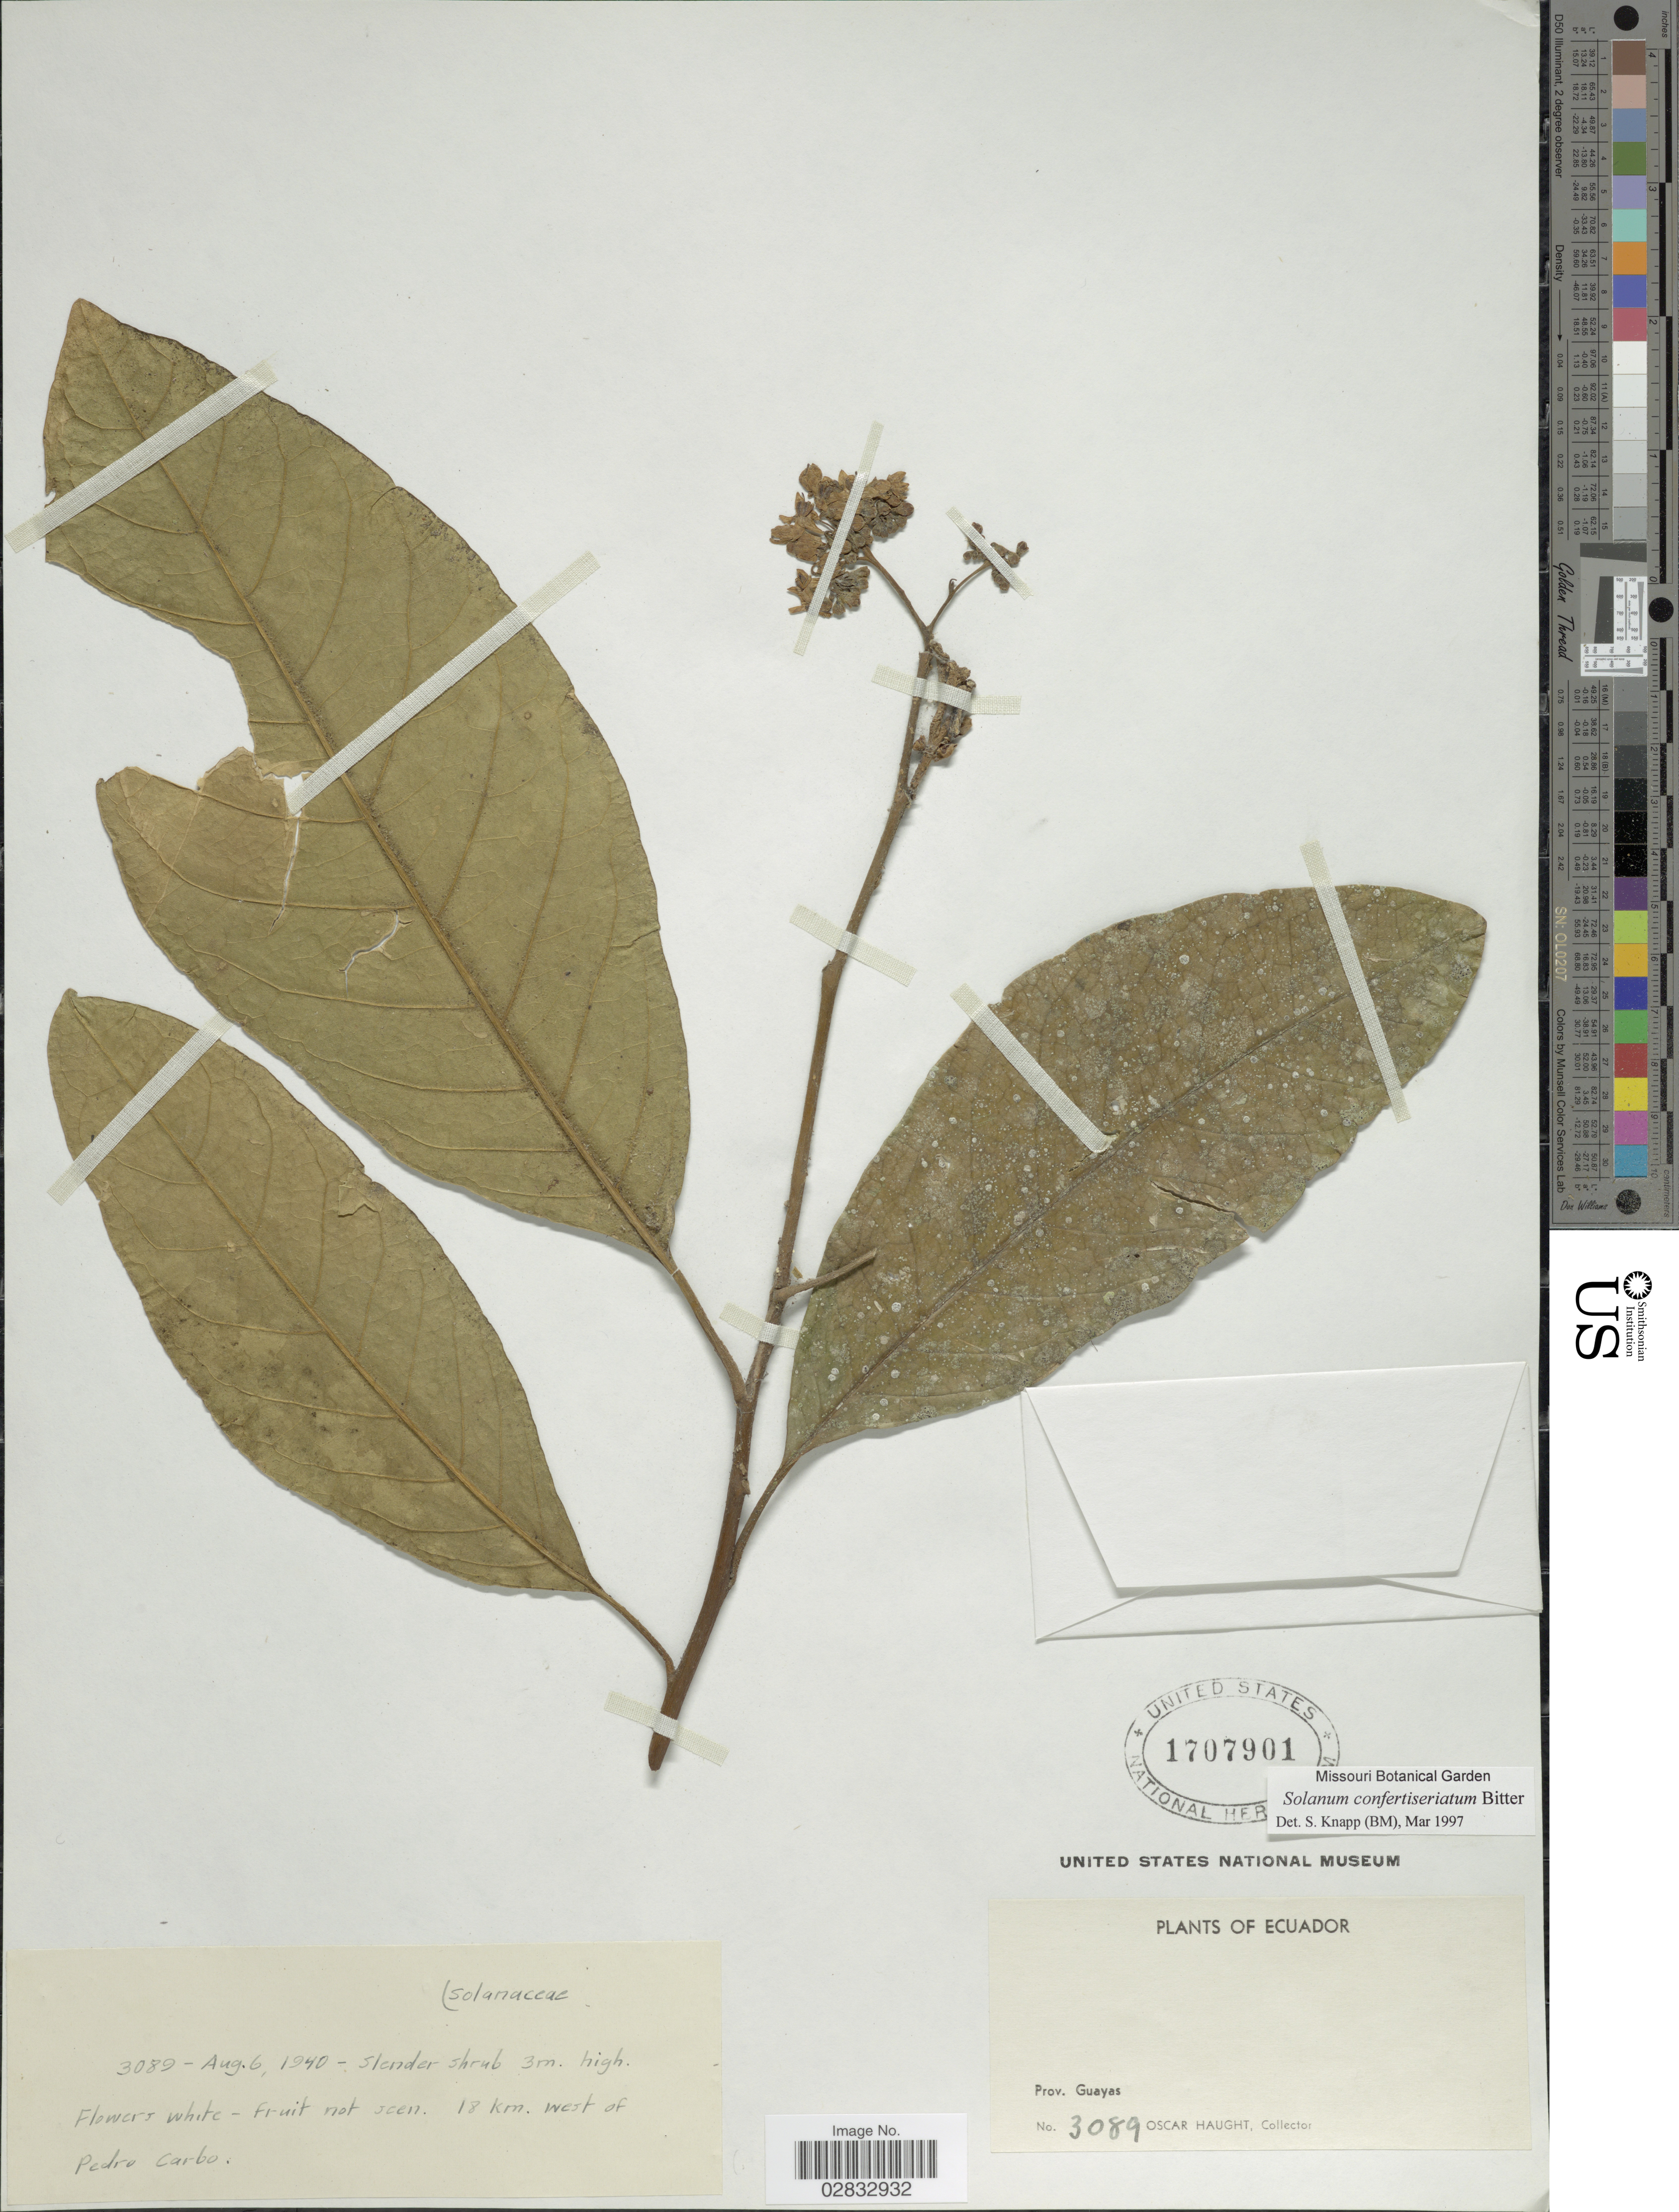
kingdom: Plantae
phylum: Tracheophyta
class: Magnoliopsida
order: Solanales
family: Solanaceae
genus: Solanum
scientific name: Solanum confertiseriatum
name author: Bitter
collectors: O. Haught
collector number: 3089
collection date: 1940-08-06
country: Ecuador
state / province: Guayas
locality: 18 km. west of Pedro Carbo.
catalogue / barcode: US 1707901